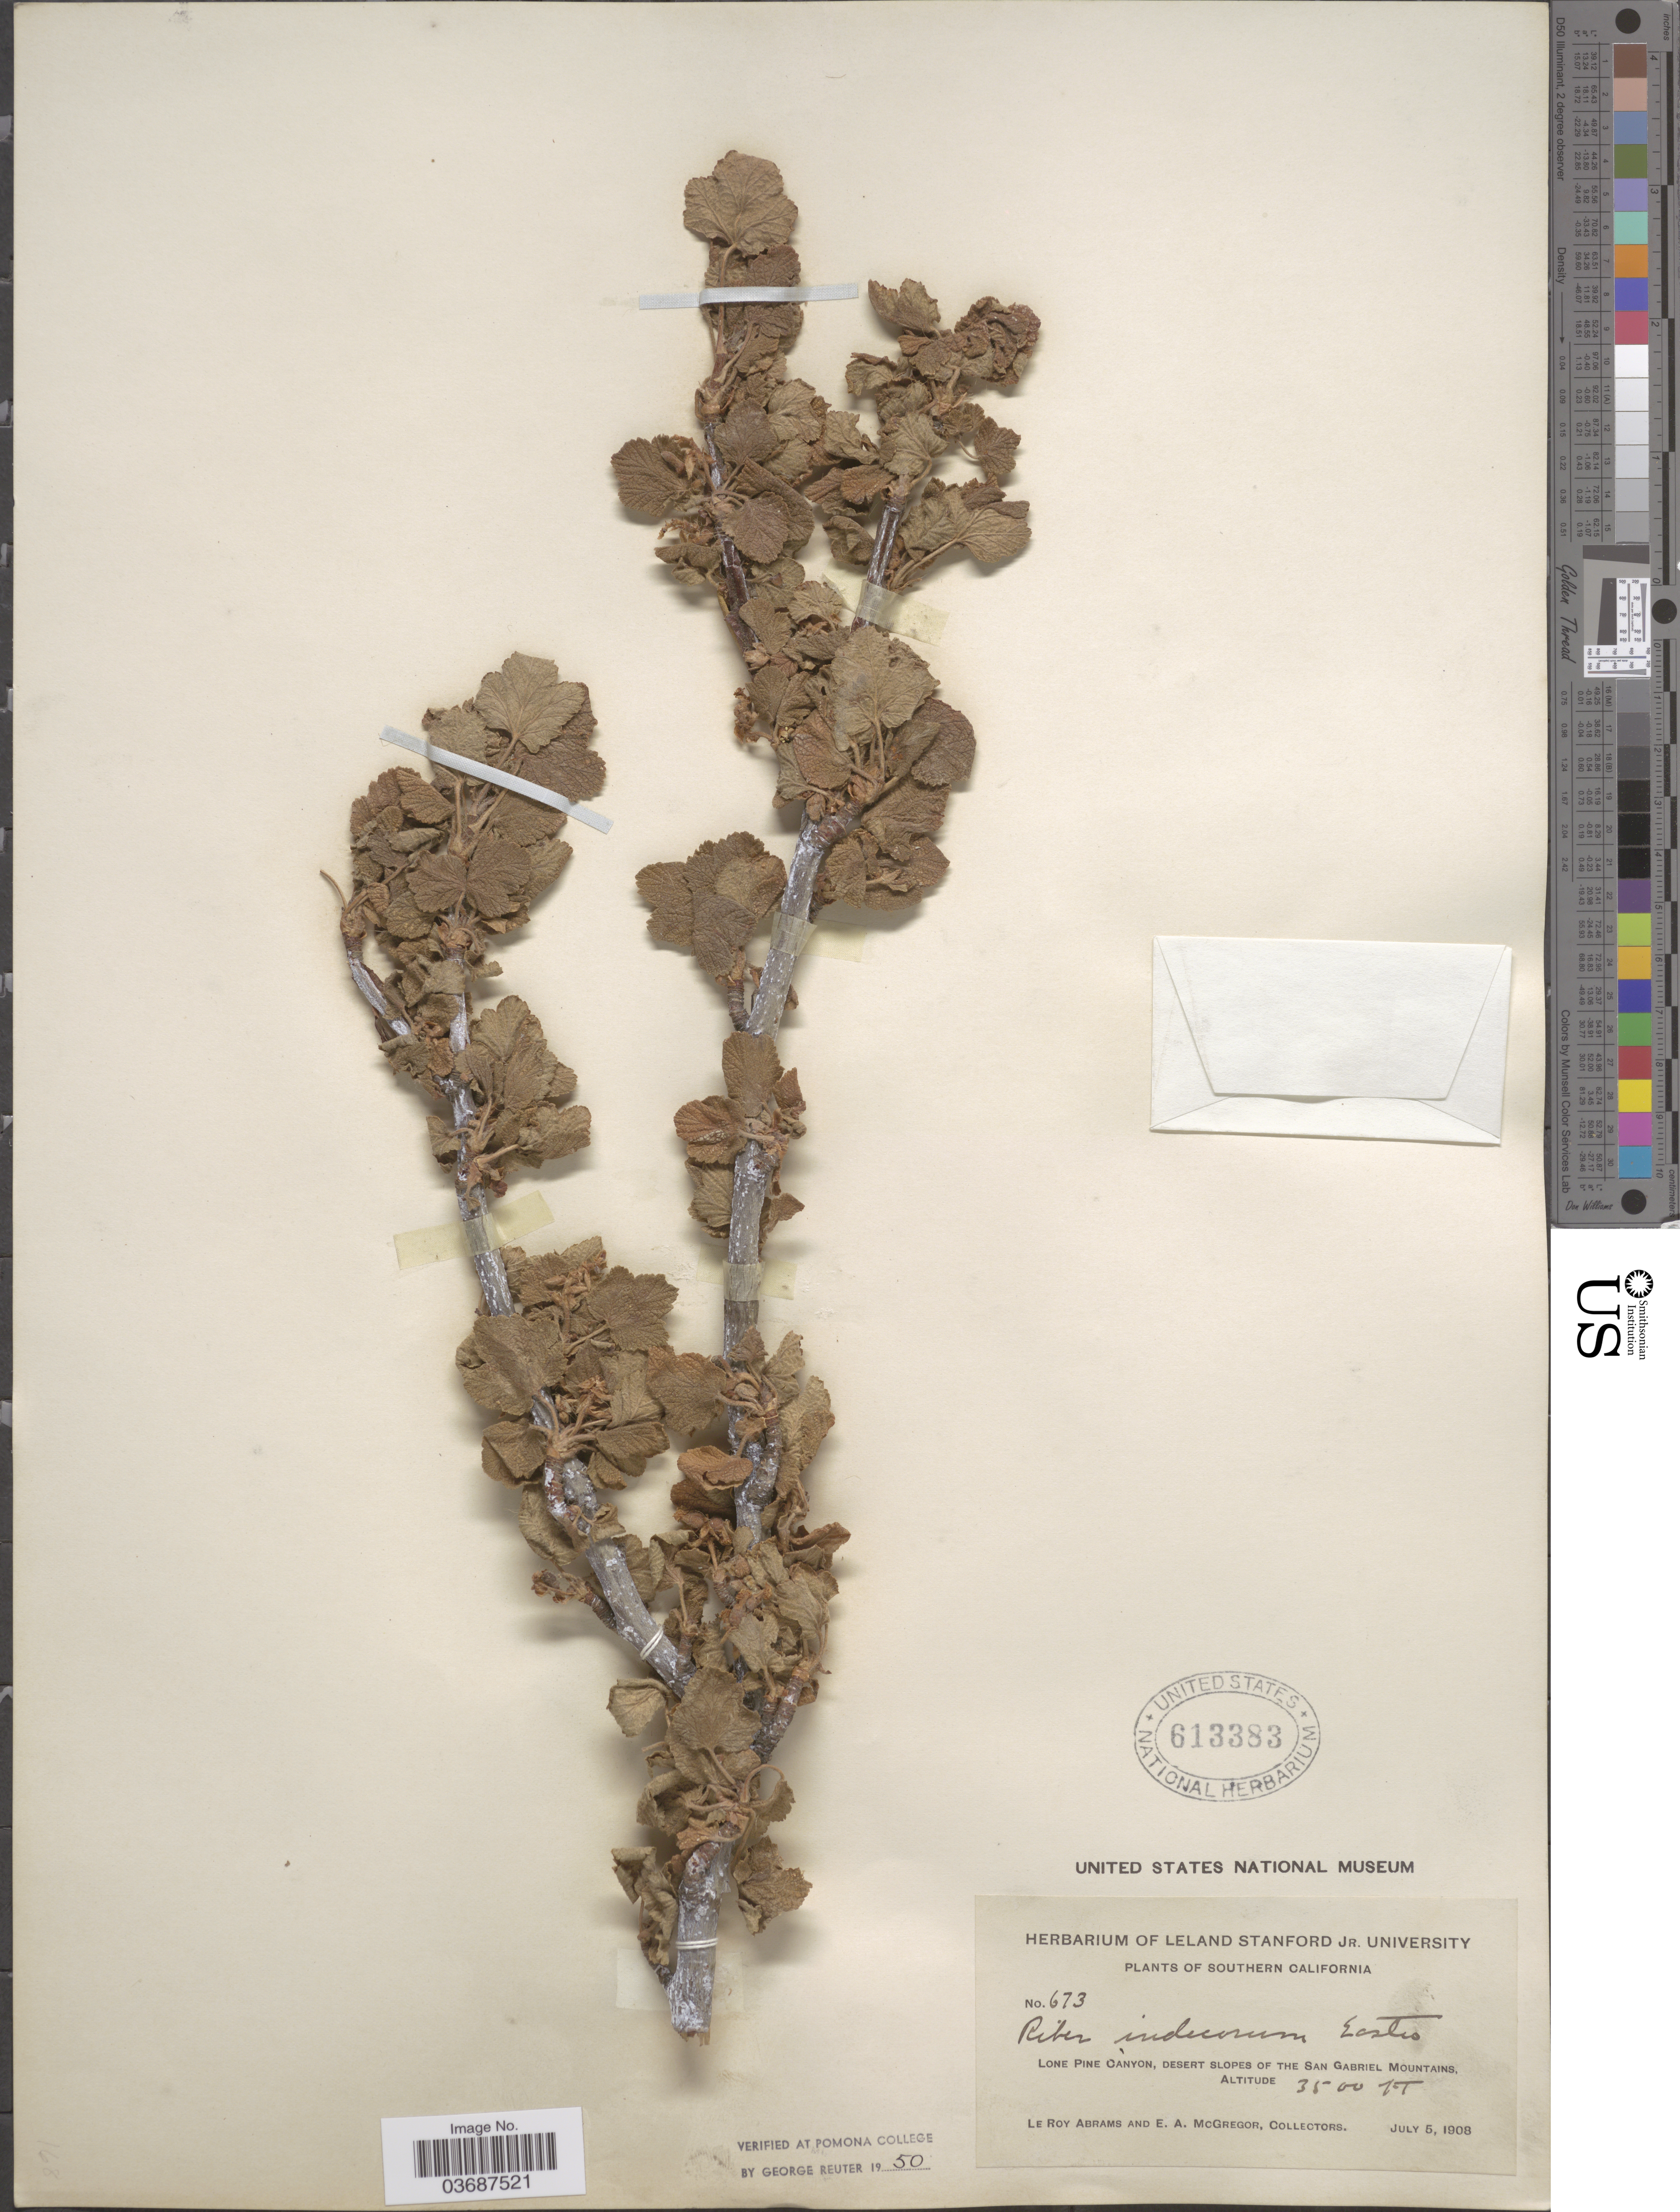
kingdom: Plantae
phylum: Tracheophyta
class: Magnoliopsida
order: Saxifragales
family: Grossulariaceae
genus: Ribes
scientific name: Ribes indecorum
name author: Eastw.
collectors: L. Abrams & E. A. McGregor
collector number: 673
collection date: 1908-07-05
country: United States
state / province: California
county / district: Los Angeles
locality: Southern California. Lone Pine Canyon, desert slopes of the San Gabriel Mountains.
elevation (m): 1067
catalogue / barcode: US 613383